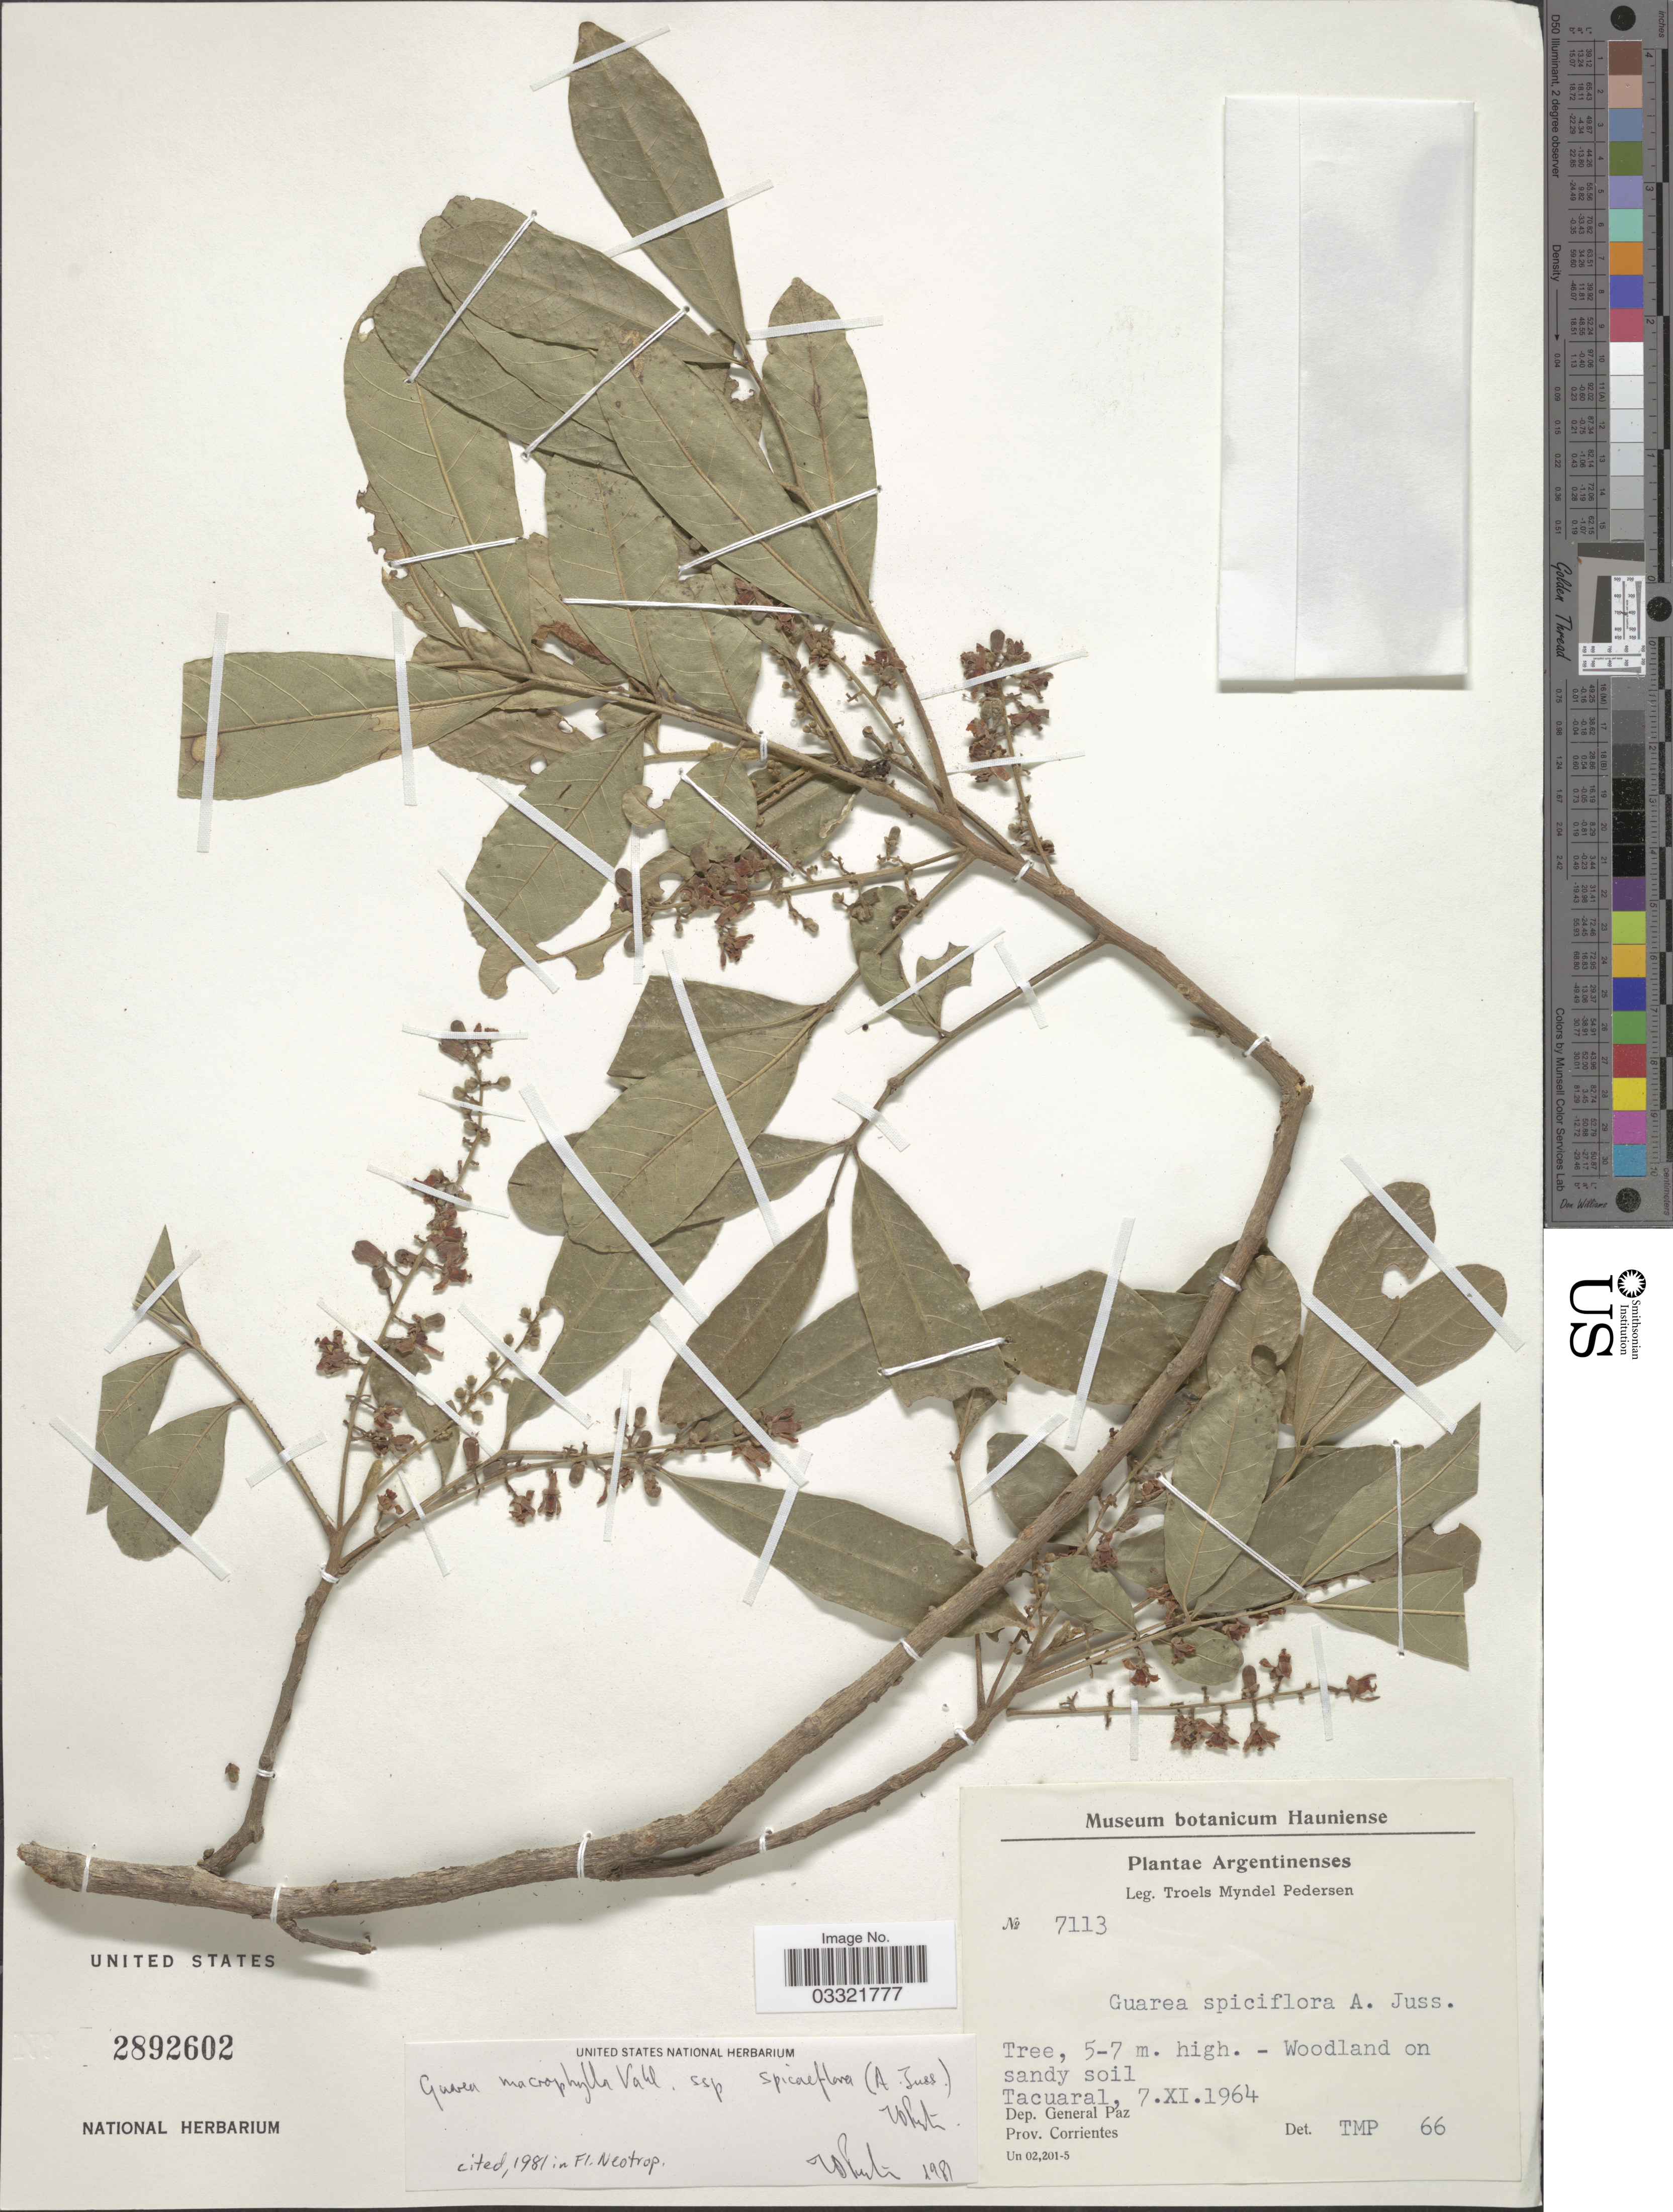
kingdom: Plantae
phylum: Tracheophyta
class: Magnoliopsida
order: Sapindales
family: Meliaceae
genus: Guarea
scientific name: Guarea macrophylla subsp. spiciflora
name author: (A. Juss.) T.D. Penn.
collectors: T. Pederson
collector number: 7113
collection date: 1964-11-07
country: Argentina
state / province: Corrientes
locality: Tacuaral. Dep. General Paz.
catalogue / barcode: US 2892602